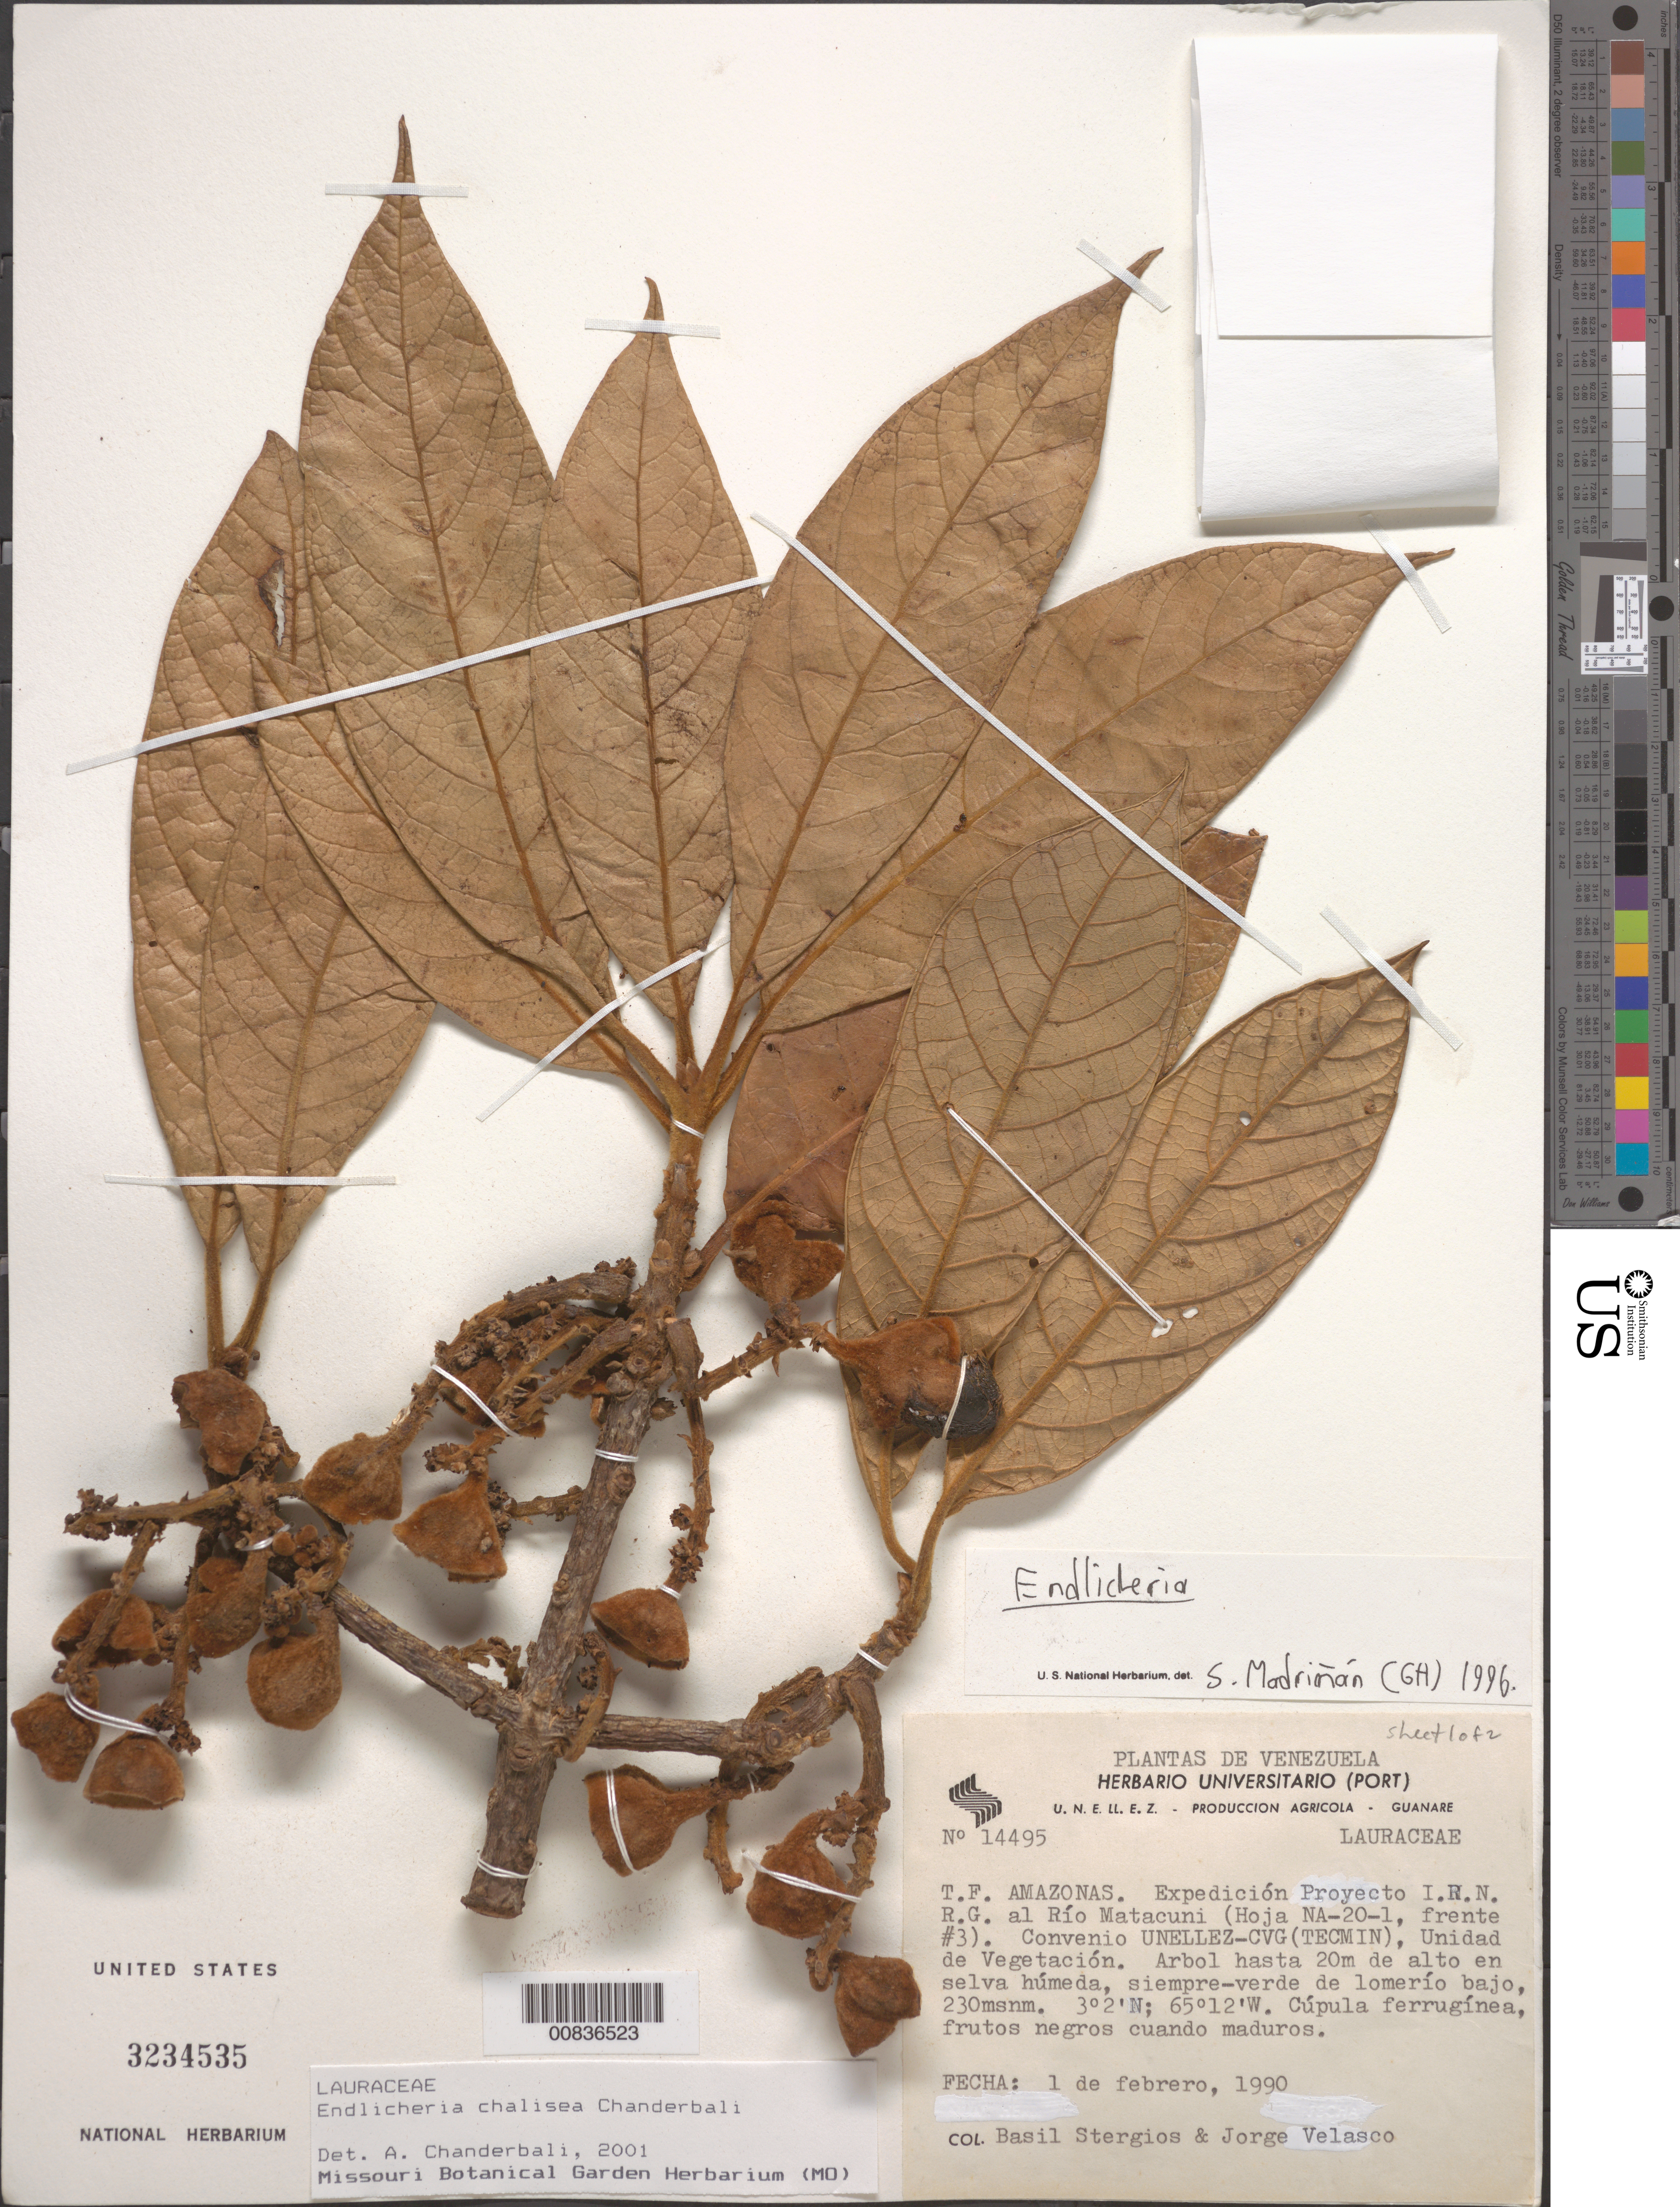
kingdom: Plantae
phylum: Tracheophyta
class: Magnoliopsida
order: Laurales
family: Lauraceae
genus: Endlicheria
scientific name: Endlicheria chalisea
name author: Chanderb.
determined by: Chanderbali, Andre Shashi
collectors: B. G. Stergios & J. Velazco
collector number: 14495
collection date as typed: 1-Feb-90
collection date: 1990-02-01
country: Venezuela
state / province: Amazonas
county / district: Alto Orinoco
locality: Río Metacuni; faldas del tepuy altipanicie Sedukerawa y areas adyacentes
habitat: Selva húmeda, siempre-verde de lomerio bajo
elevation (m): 230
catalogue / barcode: US 3234535